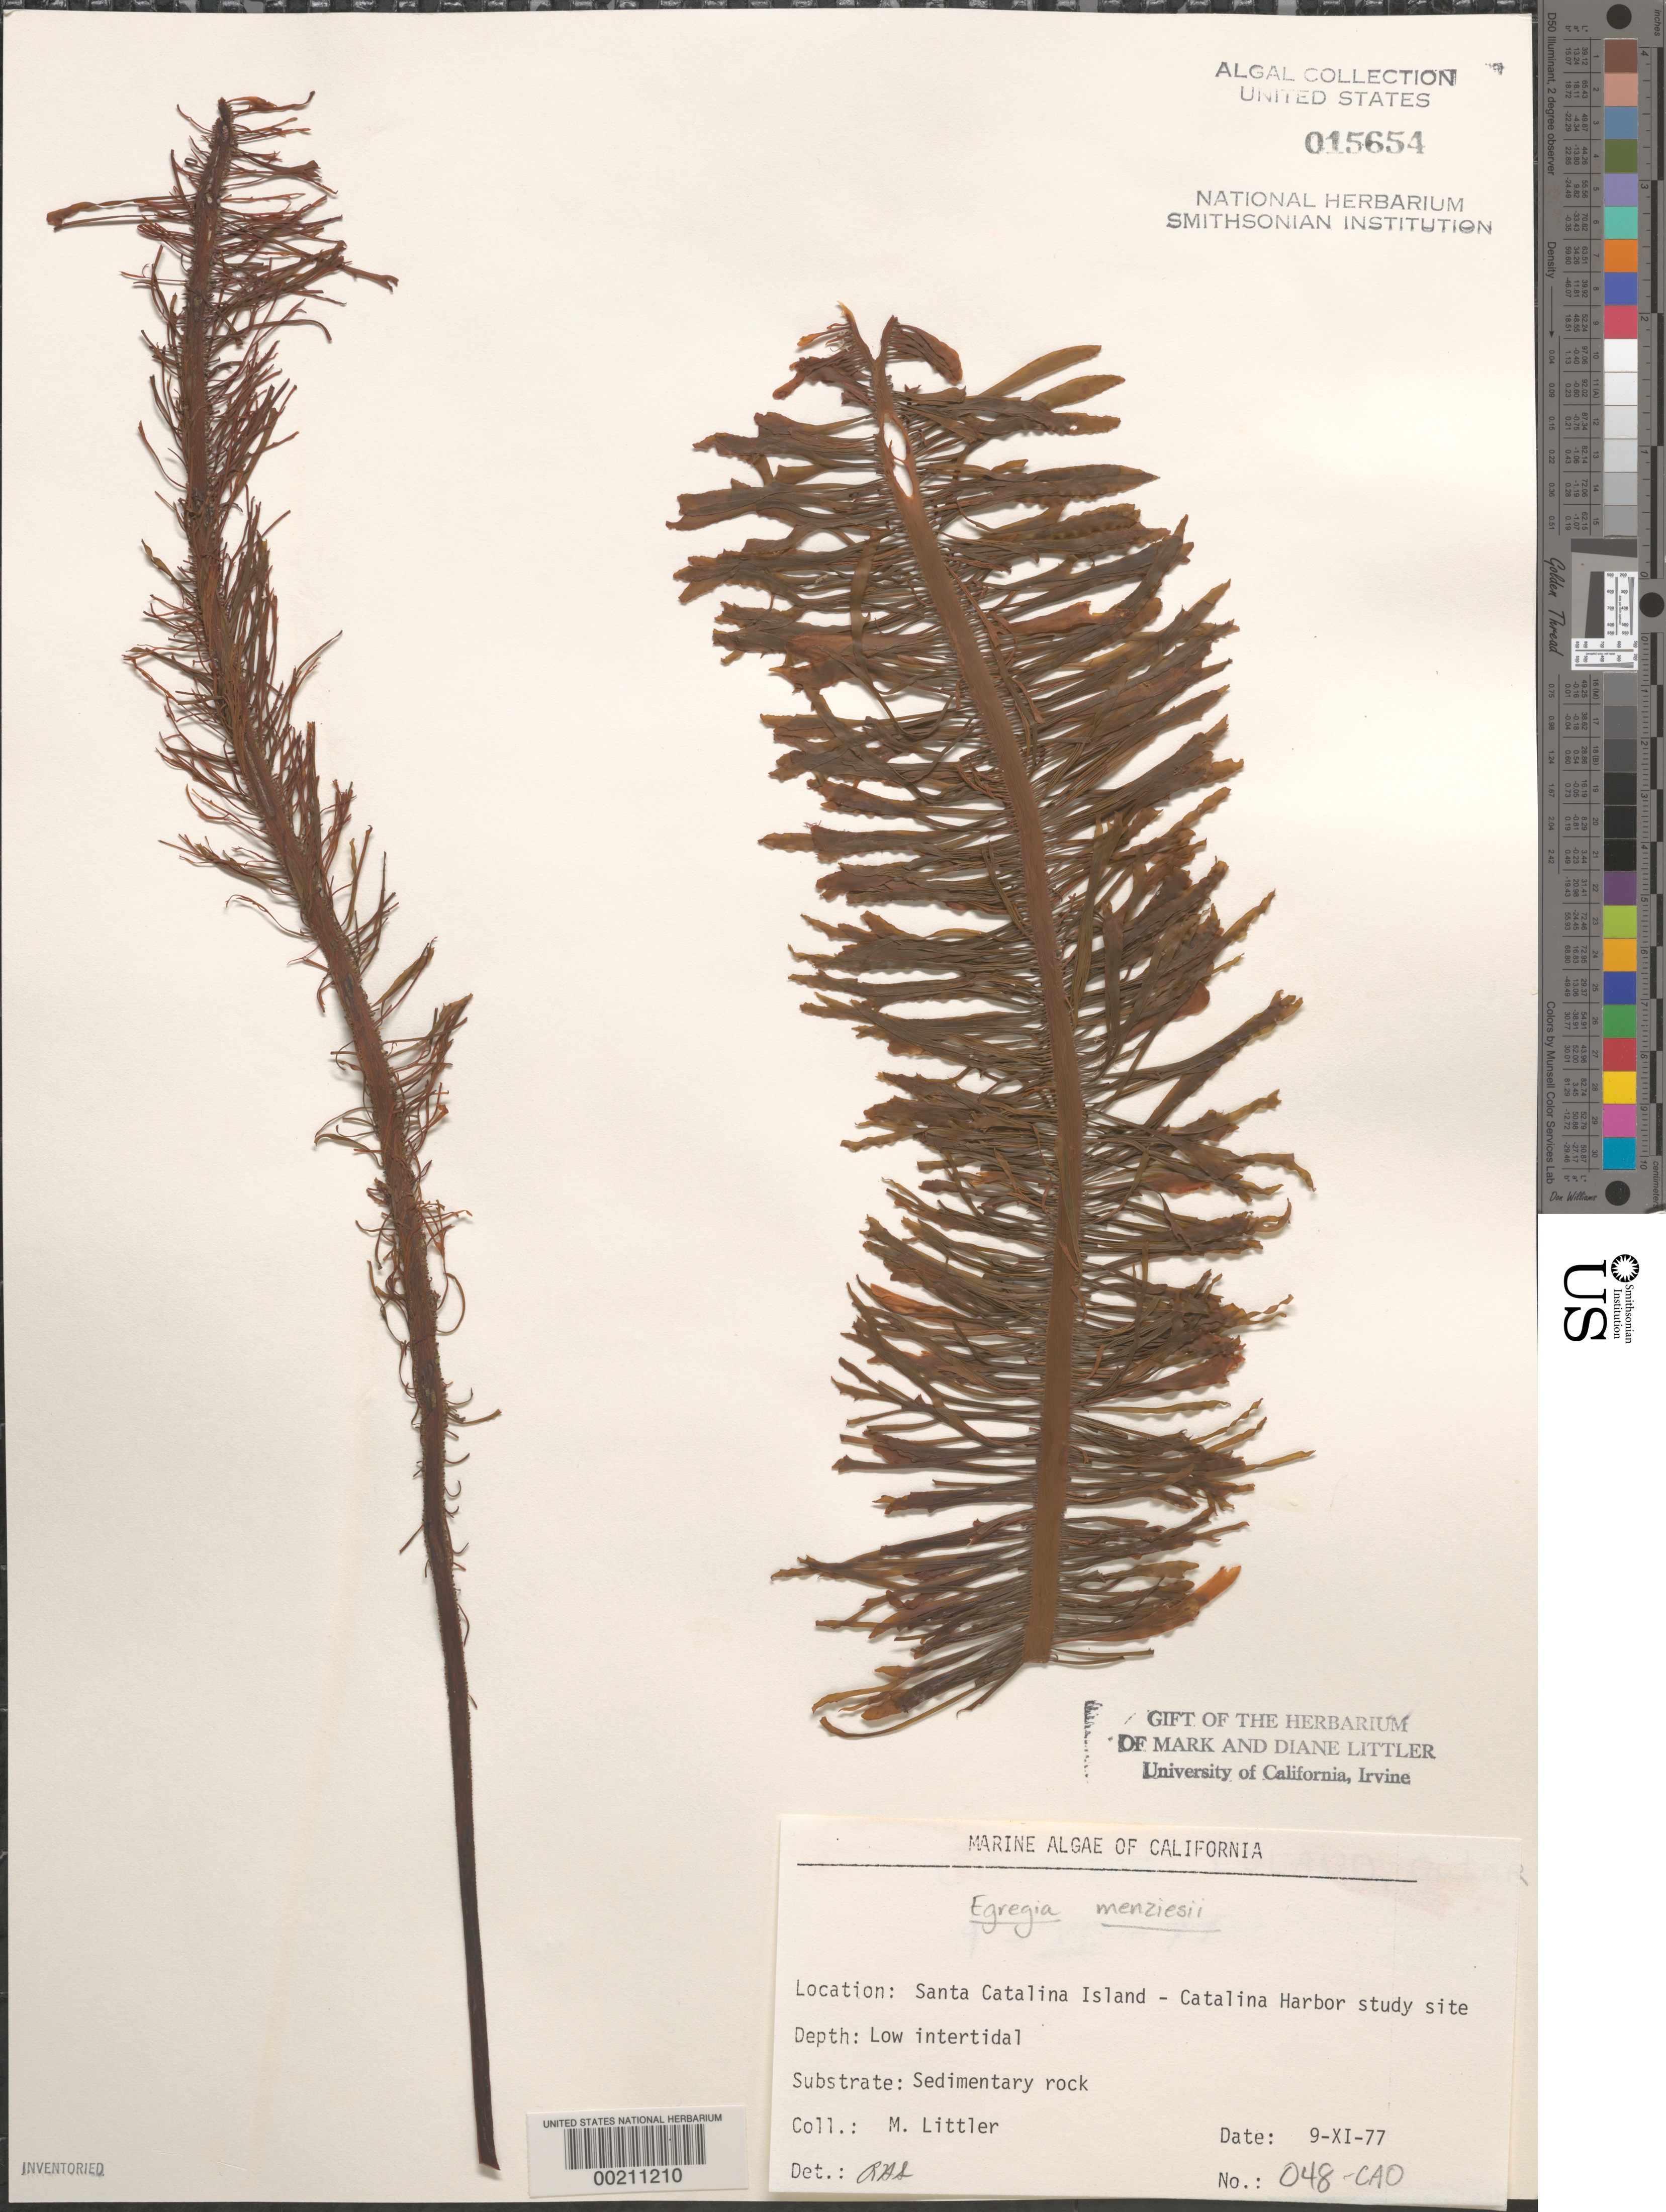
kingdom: Chromista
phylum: Ochrophyta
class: Phaeophyceae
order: Laminariales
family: Lessoniaceae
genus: Egregia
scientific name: Egregia menziesii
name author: (Turner) Aresch.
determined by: Sims, Robert H.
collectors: M. M. Littler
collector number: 048-cao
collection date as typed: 09 Nov 1977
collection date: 1977-11-09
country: United States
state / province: California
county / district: Los Angeles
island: Santa Catalina Island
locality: Catalina Harbor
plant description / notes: BLM-SOCALBIGHT Rocky Intertidal Survey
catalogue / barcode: US 15654